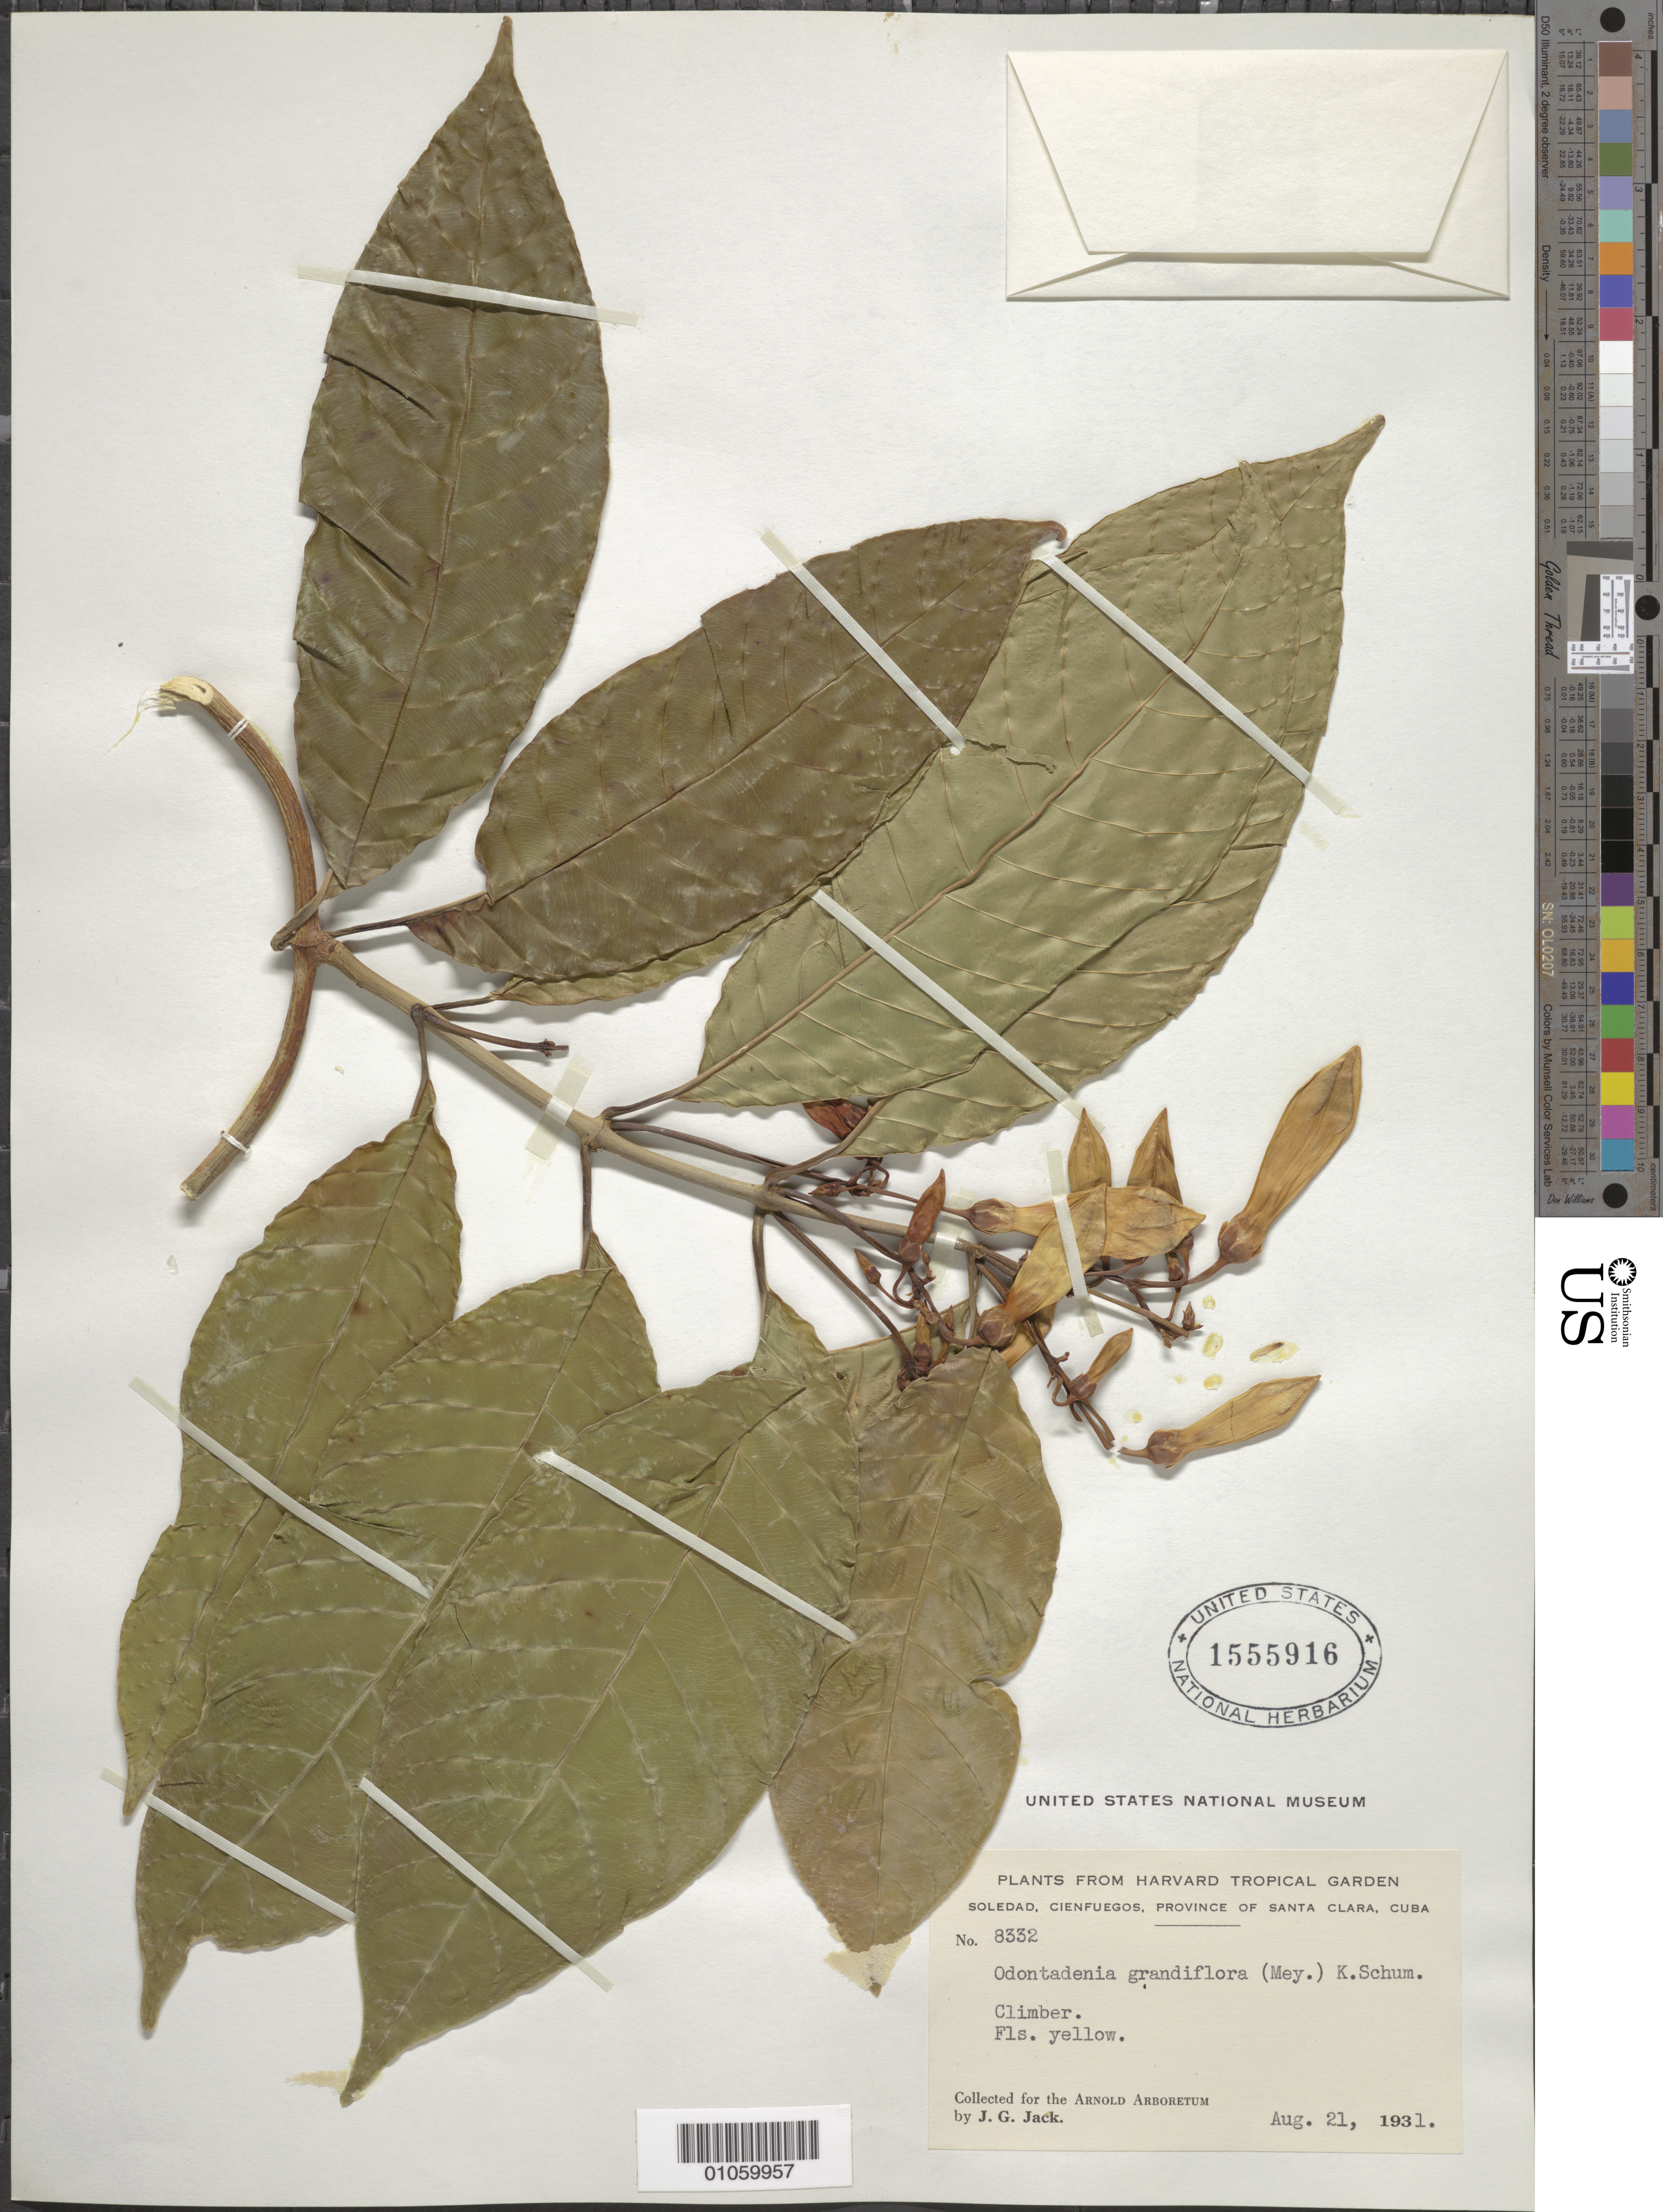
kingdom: Plantae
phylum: Tracheophyta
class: Magnoliopsida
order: Gentianales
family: Apocynaceae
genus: Odontadenia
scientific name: Odontadenia grandiflora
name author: (G. Mey.) K. Schum.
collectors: J. G. Jack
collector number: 8332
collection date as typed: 21 Aug 1931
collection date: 1931-08-21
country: Cuba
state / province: Cienfuegos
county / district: Santa Clara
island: Cuba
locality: Soledad, Cienfuegos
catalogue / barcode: US 1555916